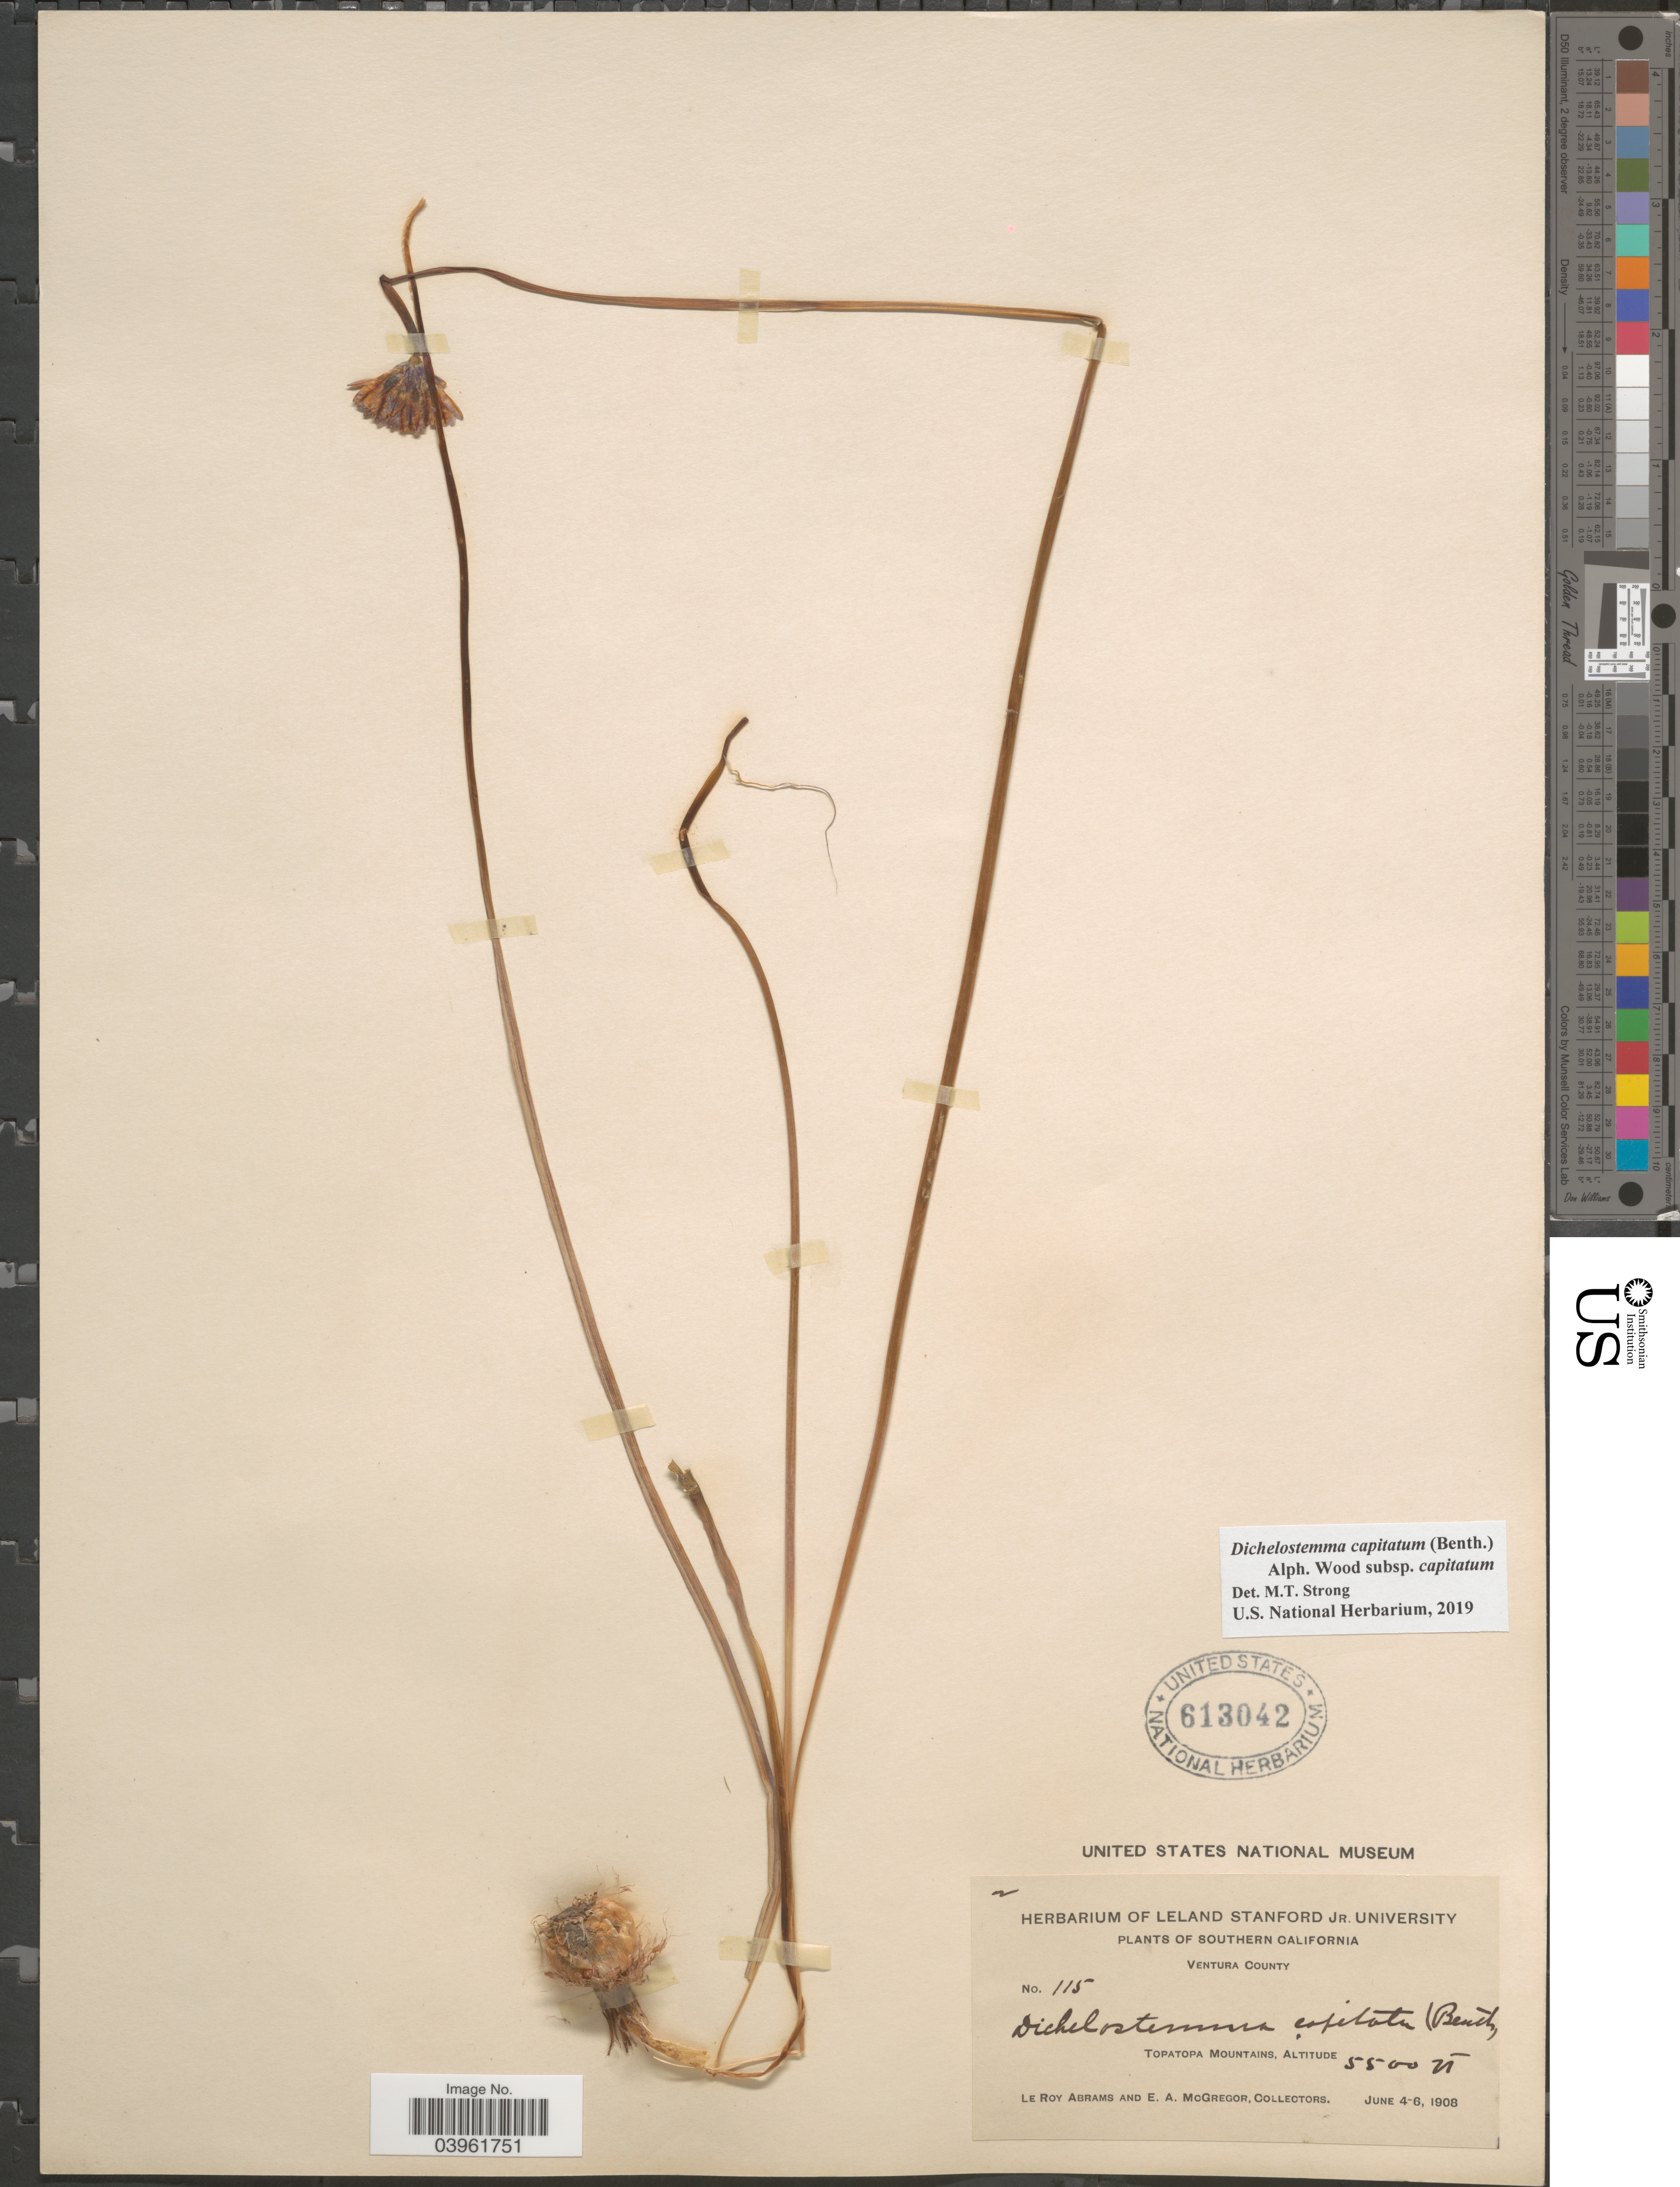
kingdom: Plantae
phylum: Tracheophyta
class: Liliopsida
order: Asparagales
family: Asparagaceae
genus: Dichelostemma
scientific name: Dichelostemma capitatum subsp. capitatum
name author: (Benth.) Alph. Wood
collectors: L. Abrams & E. A. McGregor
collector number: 115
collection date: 1908-06-04/1908-06-06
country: United States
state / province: California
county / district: Ventura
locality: Southern California. Ventura County. Topatopa Mountains.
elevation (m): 1676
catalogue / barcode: US 613042